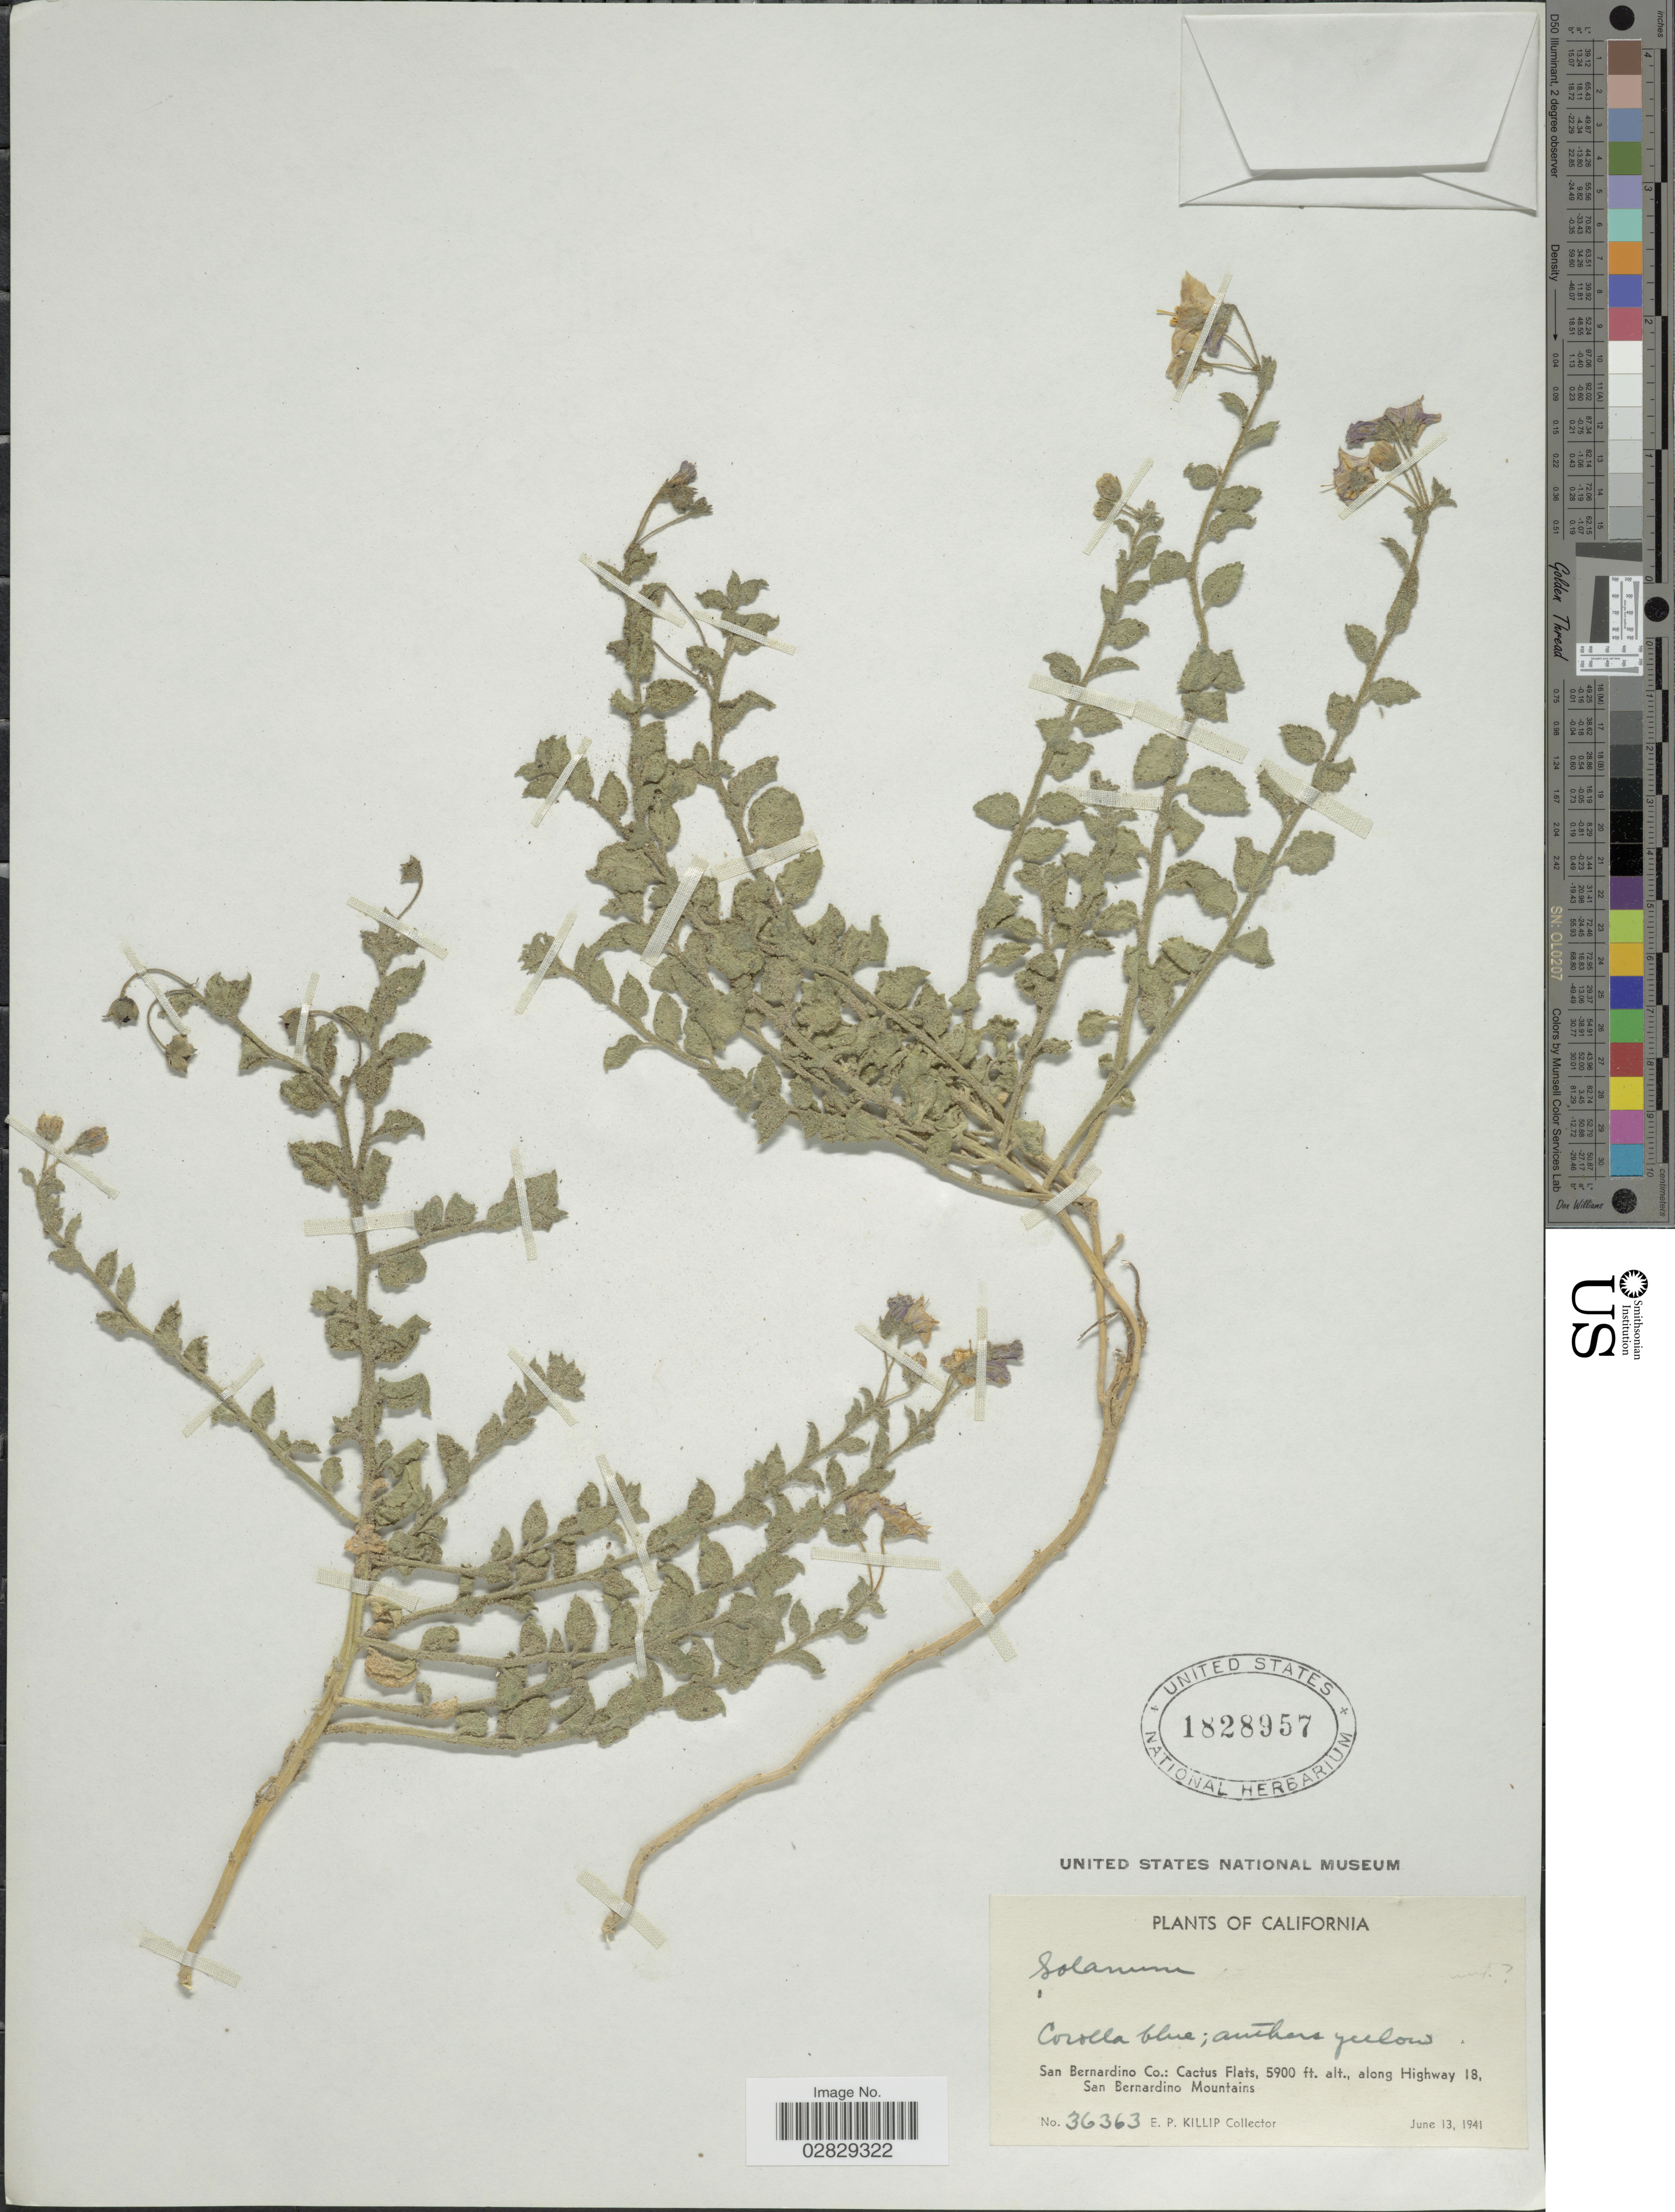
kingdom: Plantae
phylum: Tracheophyta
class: Magnoliopsida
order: Solanales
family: Solanaceae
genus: Solanum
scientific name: Solanum sp.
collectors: E. P. Killip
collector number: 36363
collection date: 1941-06-13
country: United States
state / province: California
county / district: San Bernardino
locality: San Bernardino Co.: Cactus Flats, along Highway 18, San Bernardino Mountains.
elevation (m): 1798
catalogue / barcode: US 1828957